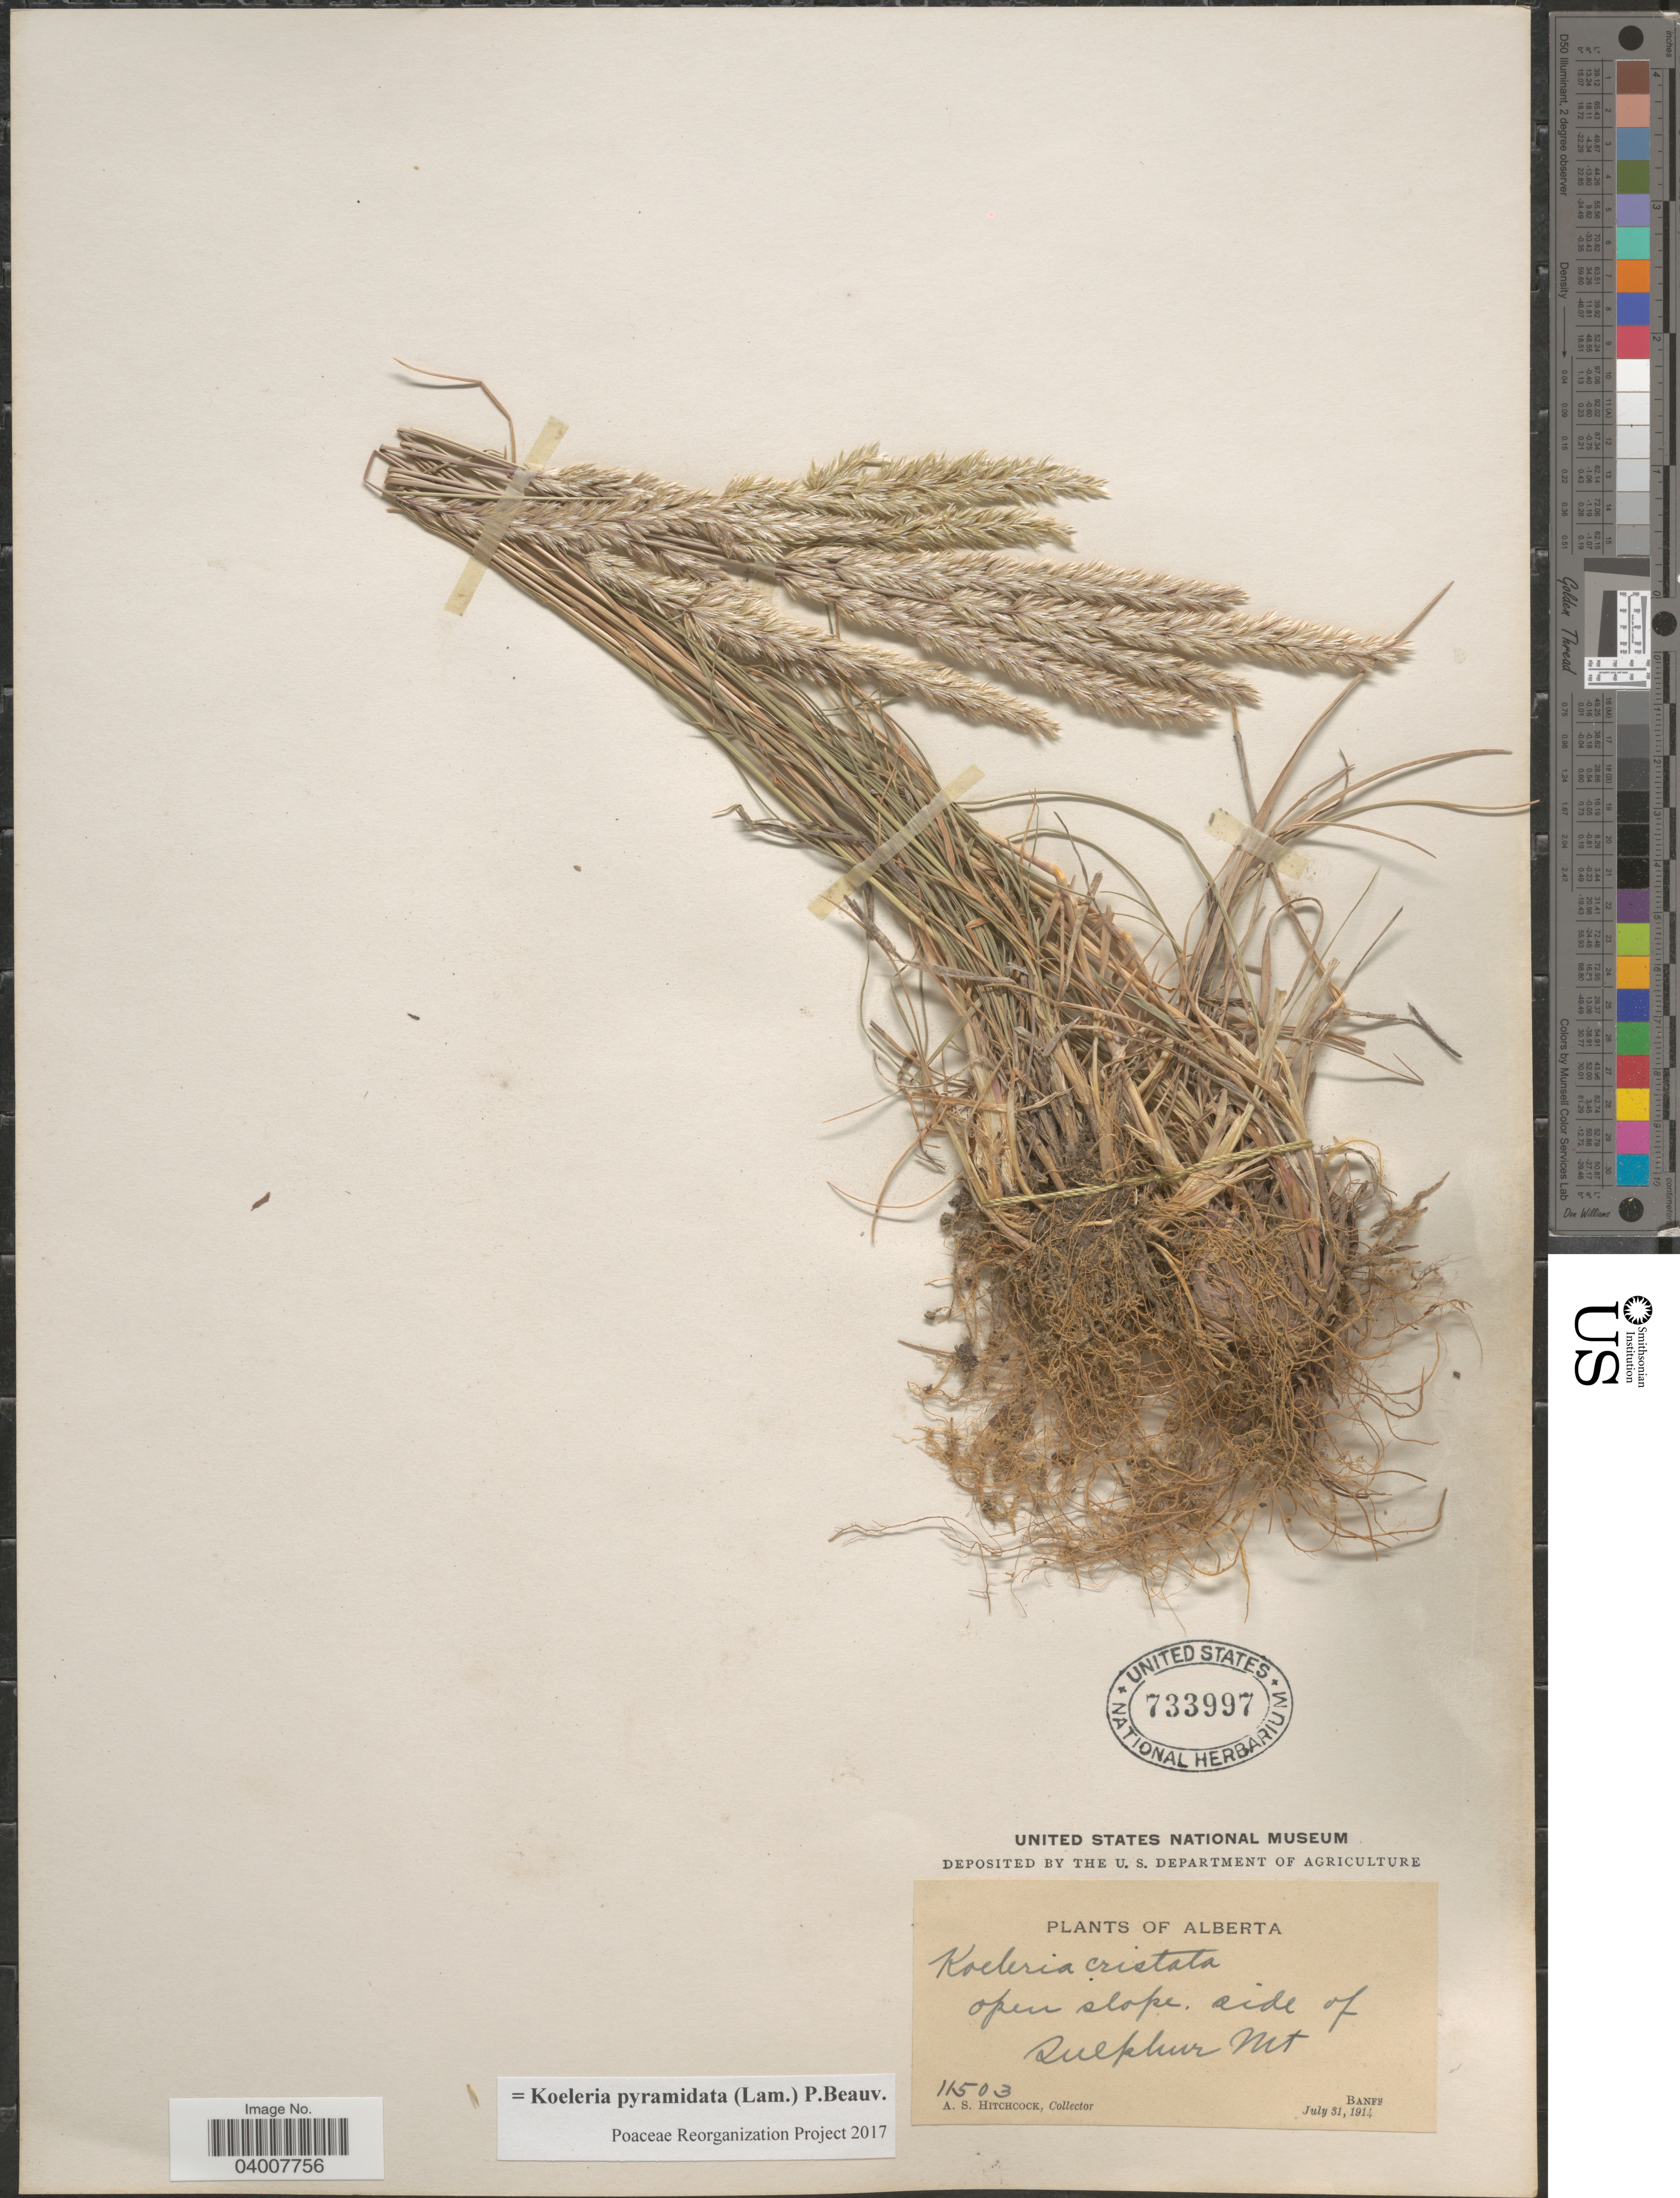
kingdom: Plantae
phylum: Tracheophyta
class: Liliopsida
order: Poales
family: Poaceae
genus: Koeleria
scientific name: Koeleria pyramidata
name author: (Lam.) P. Beauv.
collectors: A. S. Hitchcock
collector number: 11503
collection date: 1914-07-31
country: Canada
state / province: Alberta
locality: Open slope, side of Sulphur Mt. Banff.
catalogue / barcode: US 733997